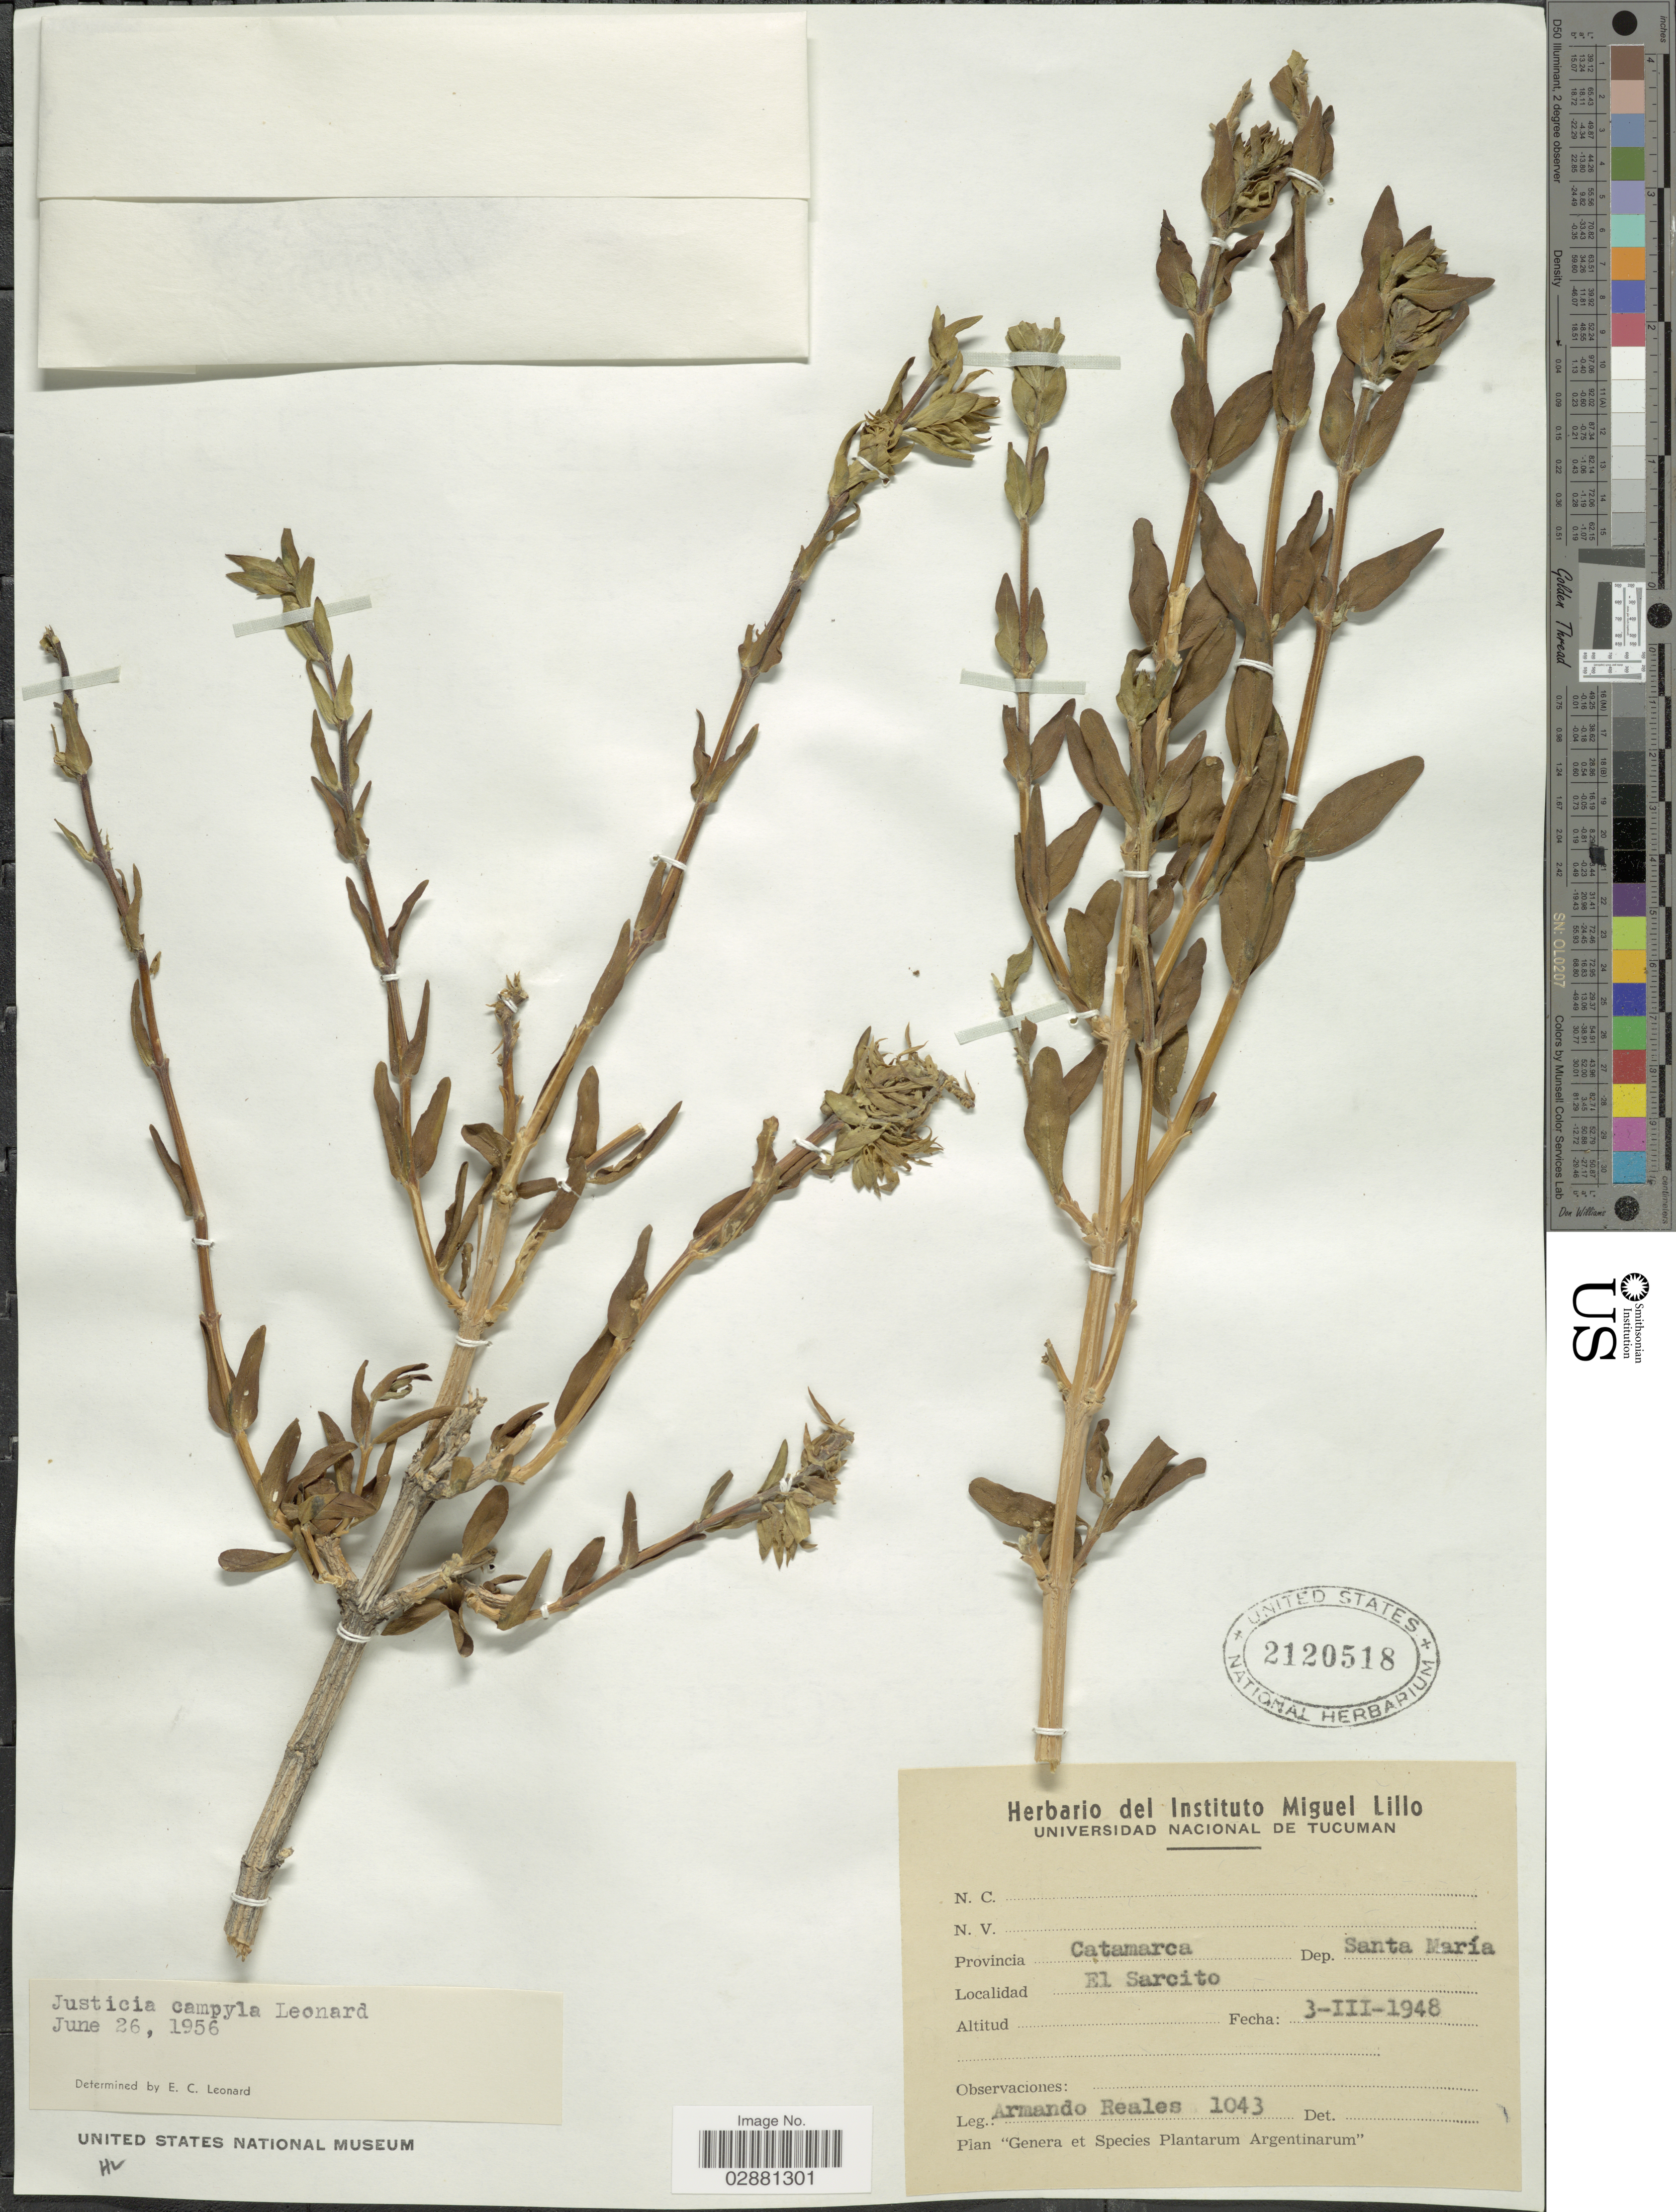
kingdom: Plantae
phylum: Tracheophyta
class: Magnoliopsida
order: Lamiales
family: Acanthaceae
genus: Justicia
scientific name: Justicia xylosteoides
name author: Griseb.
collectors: A. Reales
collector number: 1043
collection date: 1948-03-03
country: Argentina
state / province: Catamarca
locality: Dep. Santa María, El Sarcito.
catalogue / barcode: US 2120518